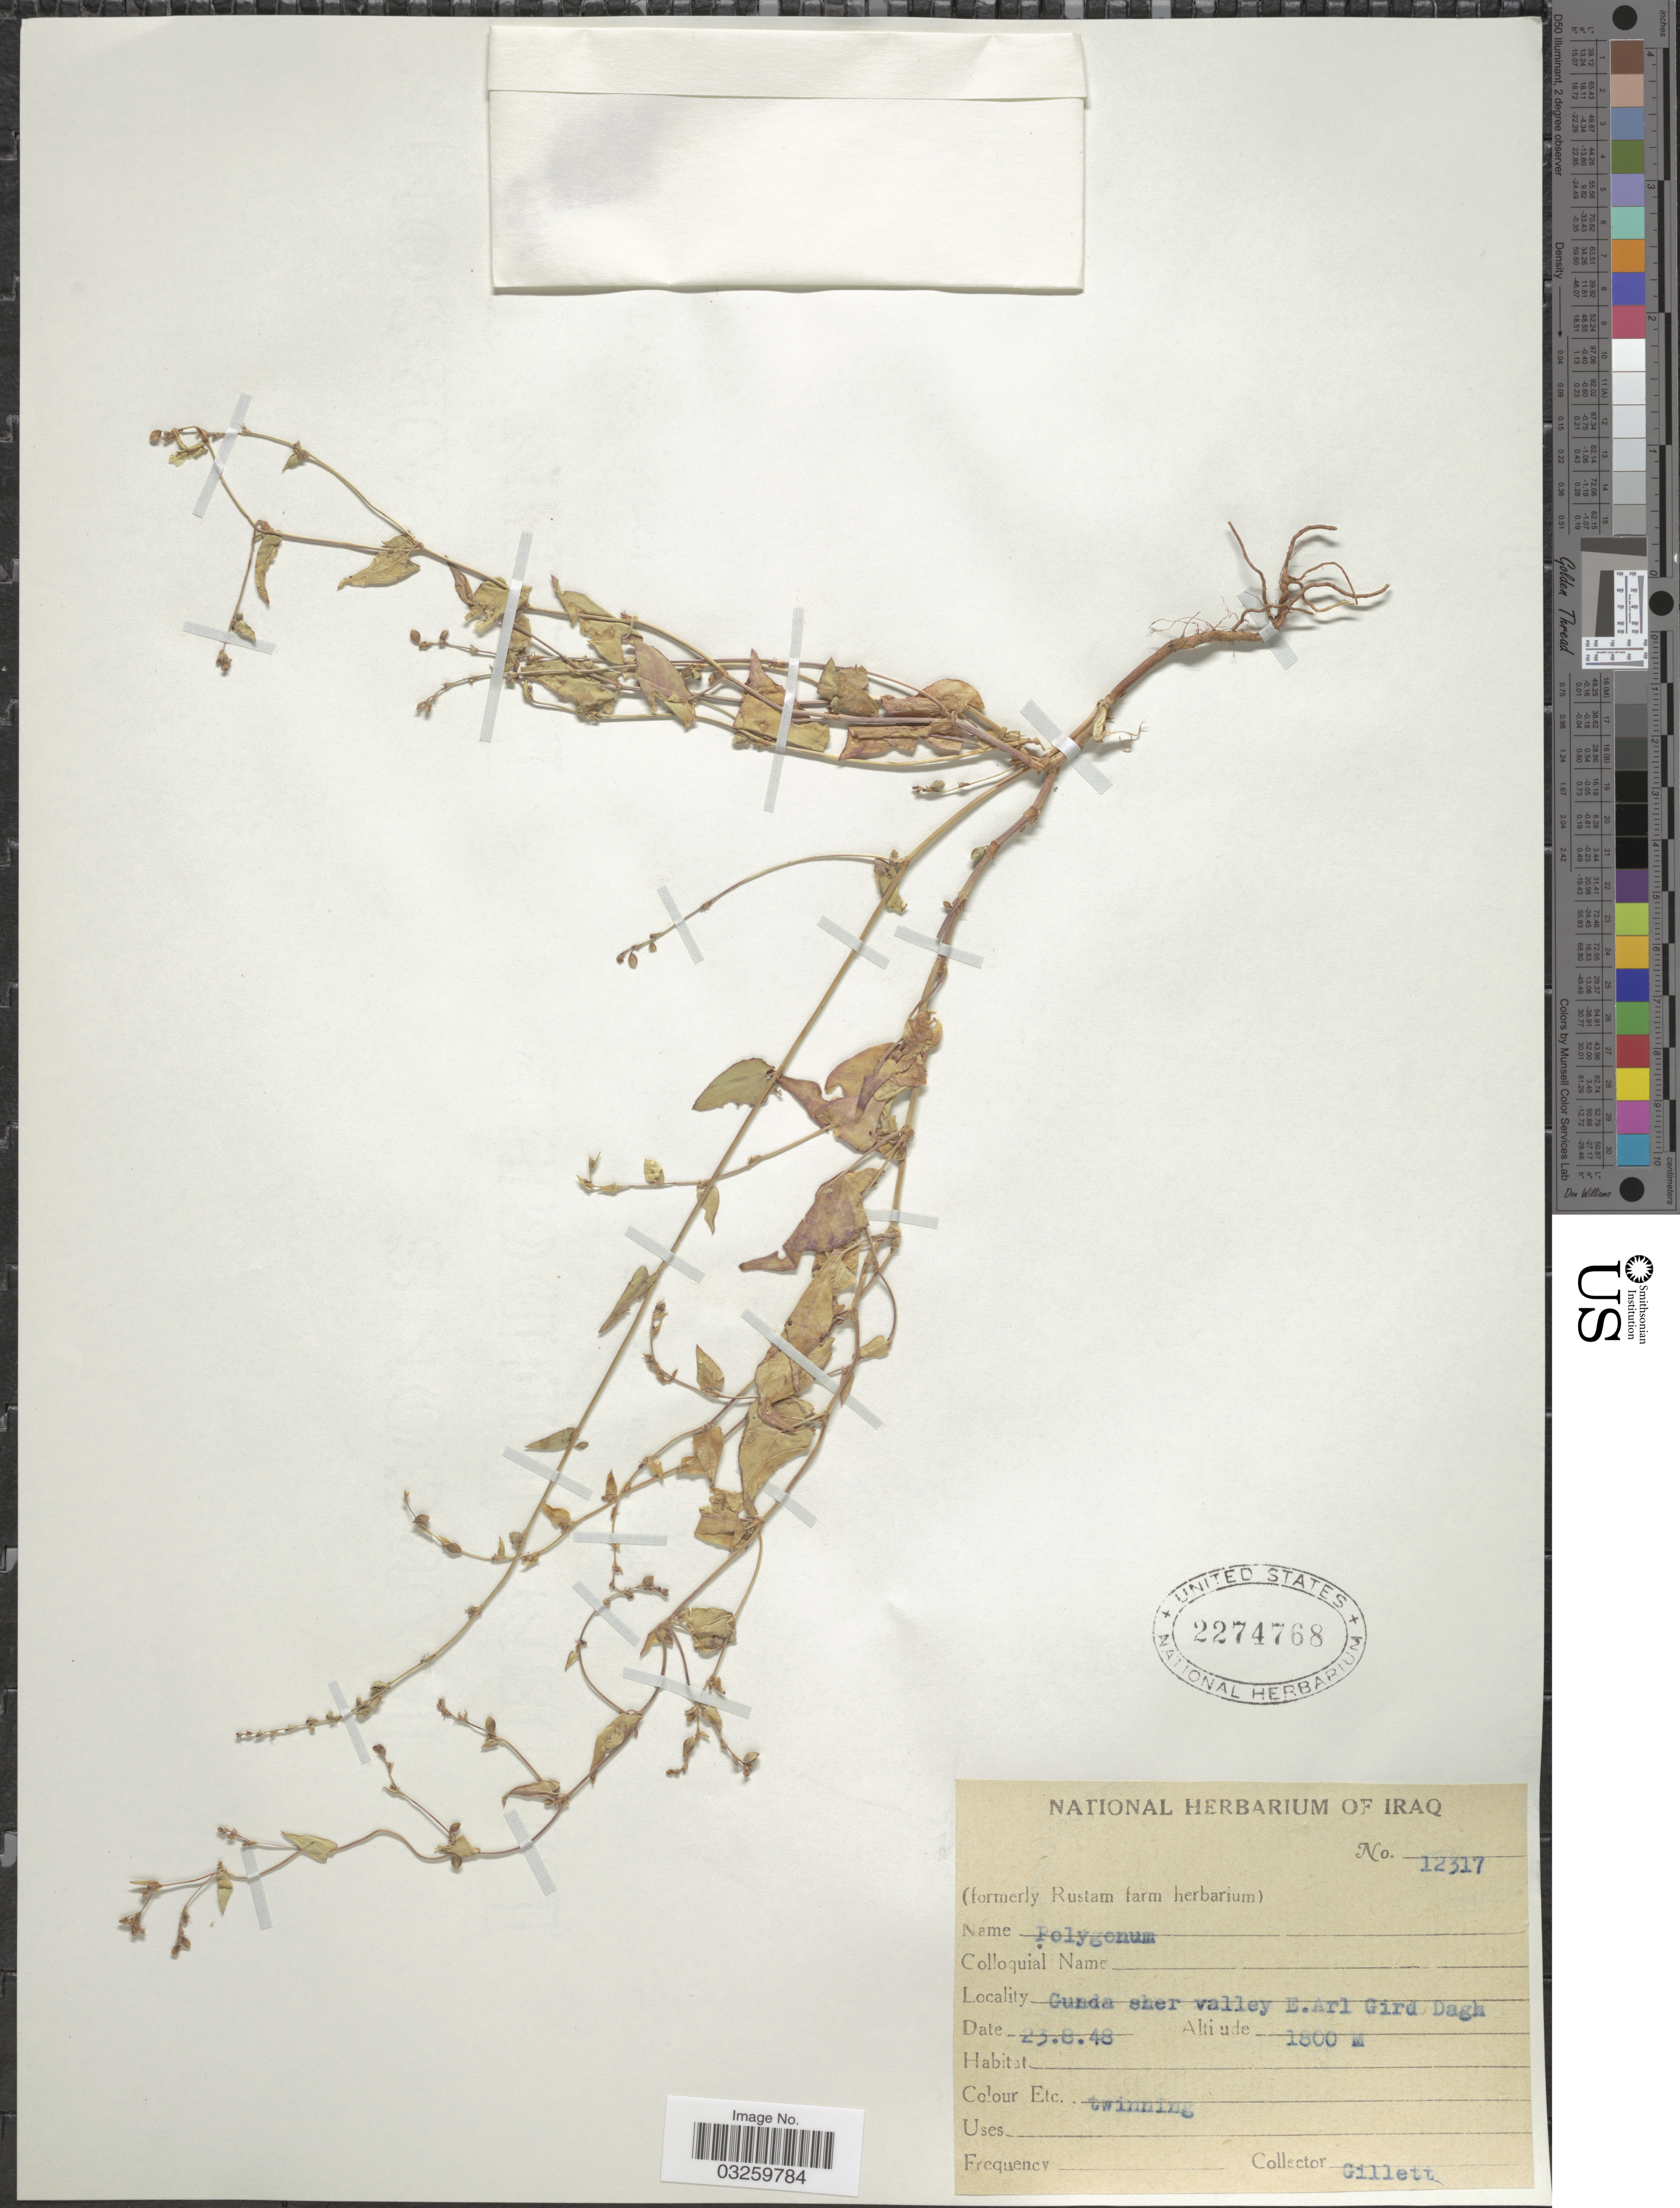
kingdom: Plantae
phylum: Tracheophyta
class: Magnoliopsida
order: Caryophyllales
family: Polygonaceae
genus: Polygonum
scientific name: Polygonum sp.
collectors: Gillett, --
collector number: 12317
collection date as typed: Transcribed d/m/y: 23/8/48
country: Iraq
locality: Gunda sher valley E. Arl Gird Dagh.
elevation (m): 1800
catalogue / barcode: US 2274768